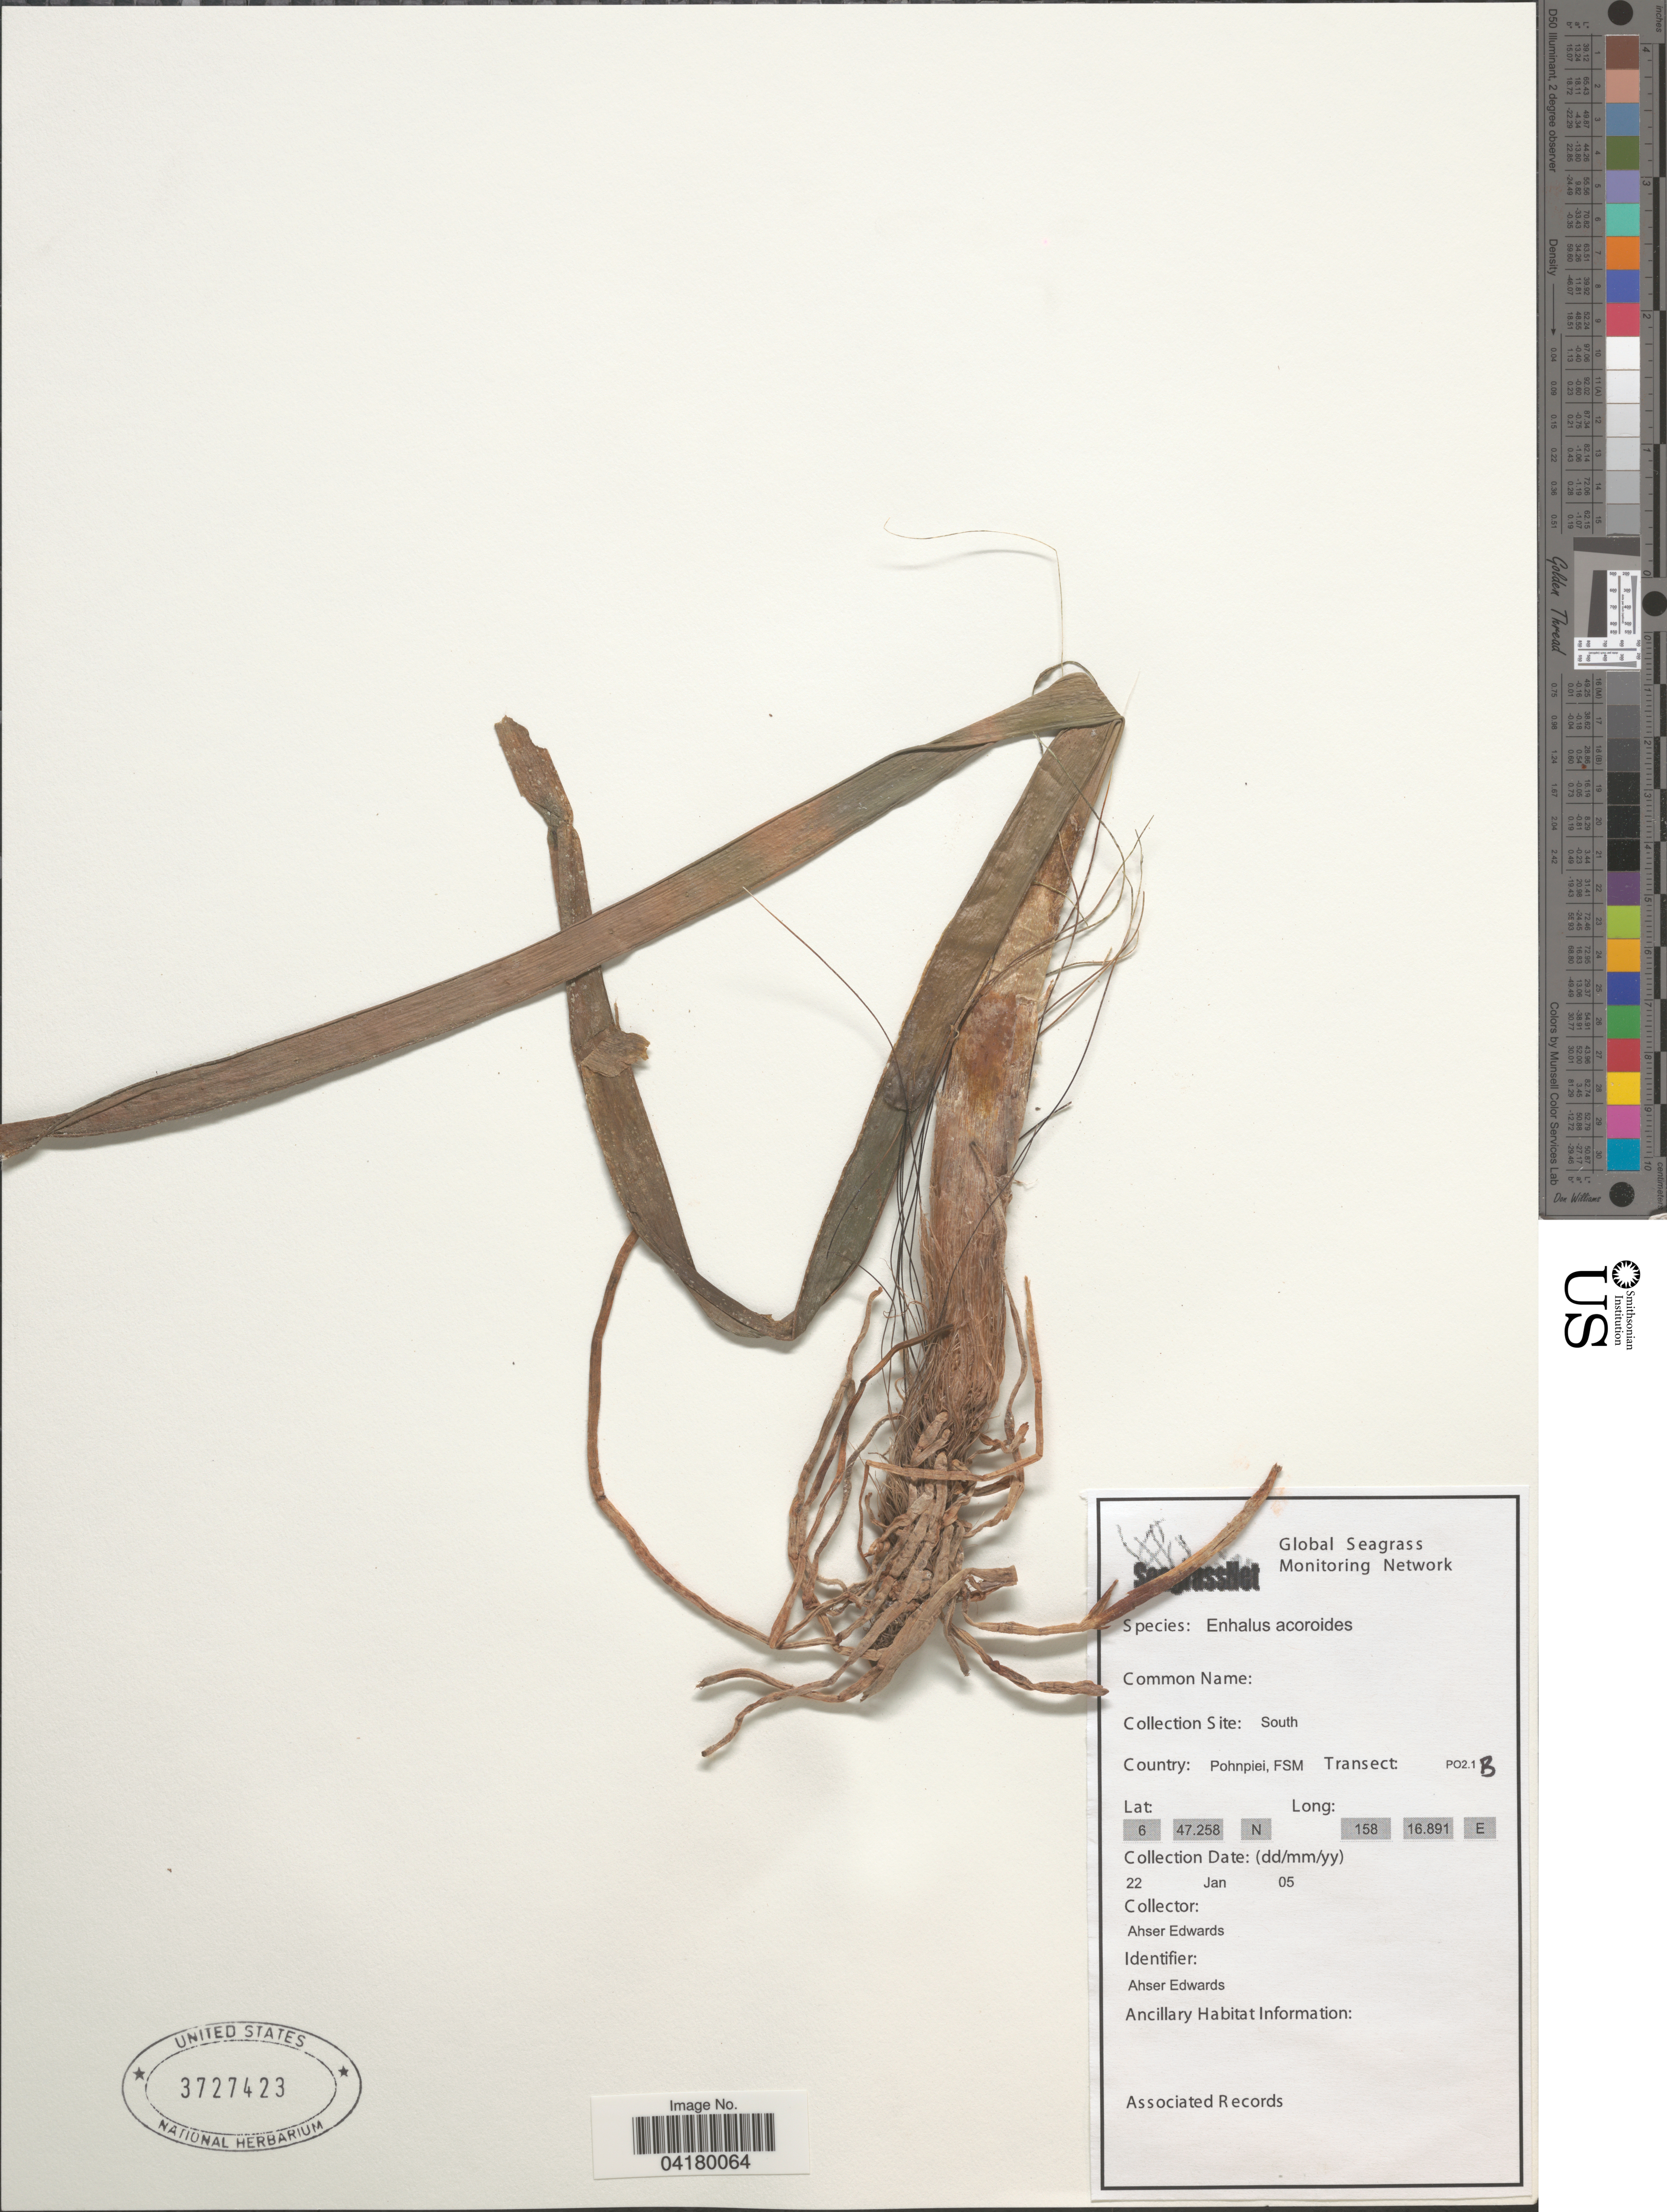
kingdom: Plantae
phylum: Tracheophyta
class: Liliopsida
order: Alismatales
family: Hydrocharitaceae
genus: Enhalus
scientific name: Enhalus acoroides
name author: (L. f.) Royle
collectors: A. Edwards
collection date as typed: Transcribed d/m/y: 22/1/5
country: Micronesia, Federated States of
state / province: Pohnpei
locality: Collection Site: South. Country: Pohnpiei, FSM. Transect: PO2.1B.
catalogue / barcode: US 3727423